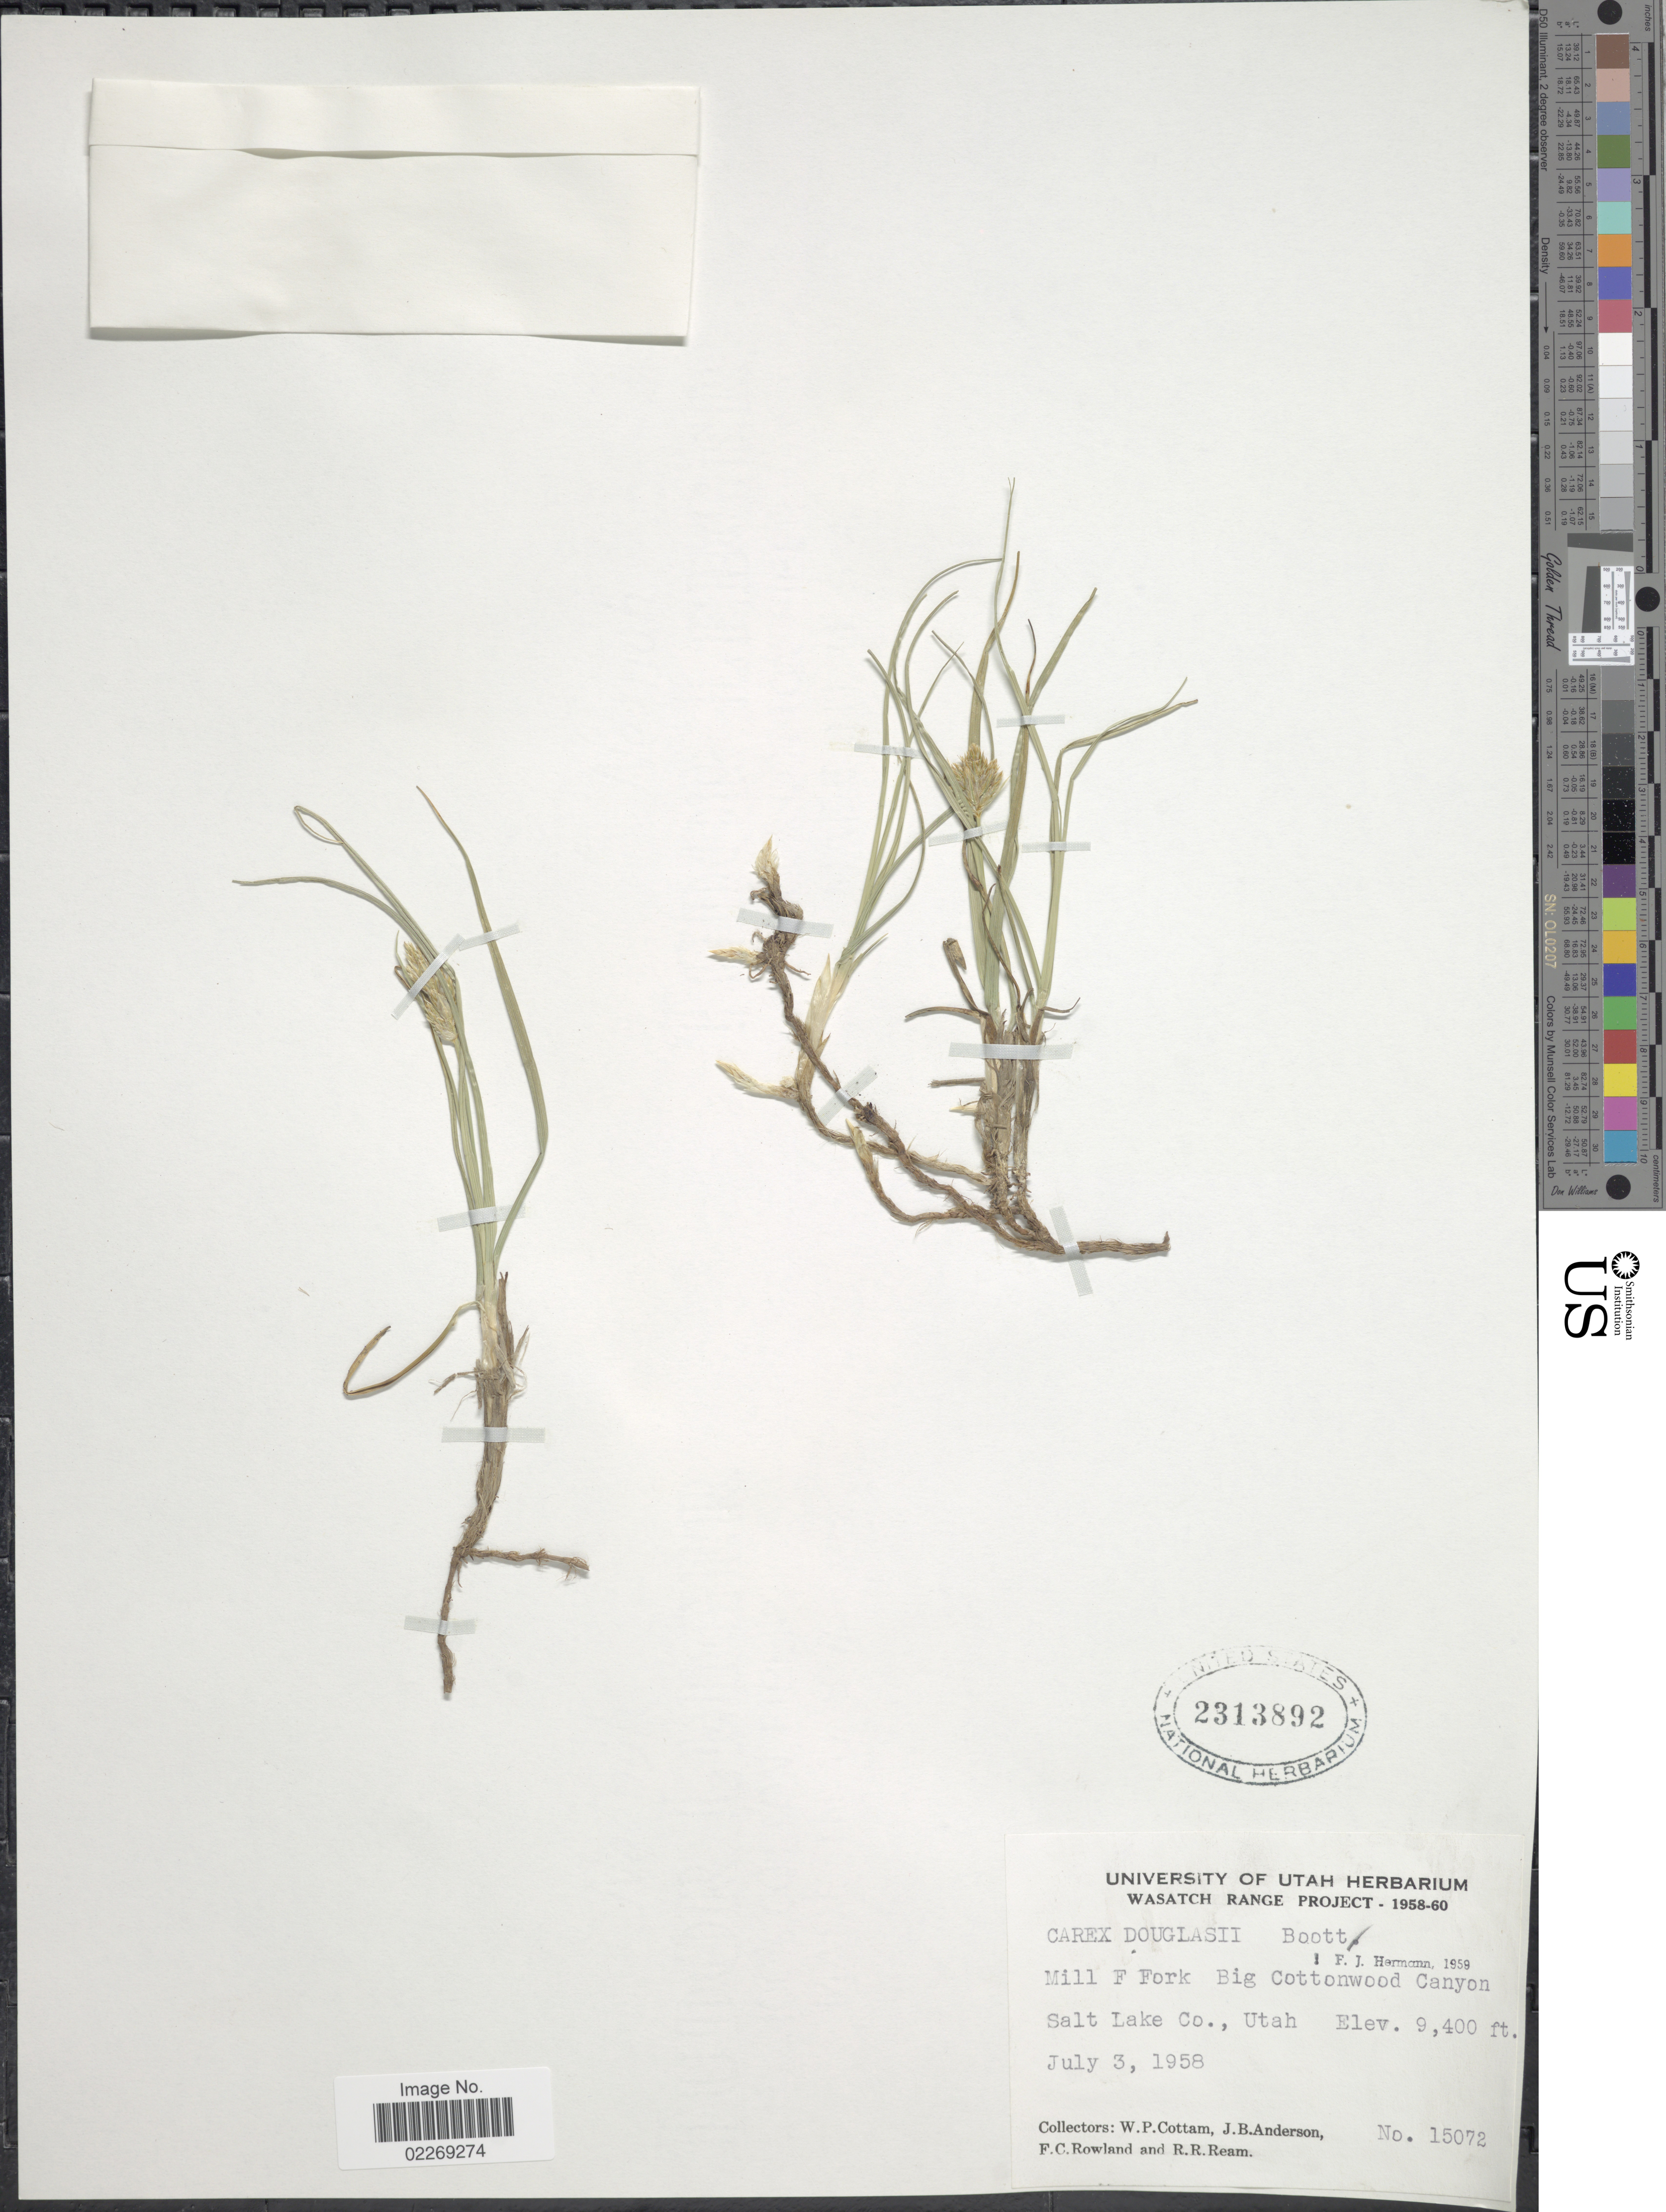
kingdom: Plantae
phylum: Tracheophyta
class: Liliopsida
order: Poales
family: Cyperaceae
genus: Carex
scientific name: Carex douglasii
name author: Boott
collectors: W. Cottam, J. B. Anderson, F. Rowland & R. Ream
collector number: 15072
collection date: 1958-07-03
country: United States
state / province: Utah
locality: Mill F Fork Big Cottonwood Canyon Salt Lake Co.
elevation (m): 2865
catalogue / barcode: US 2313892